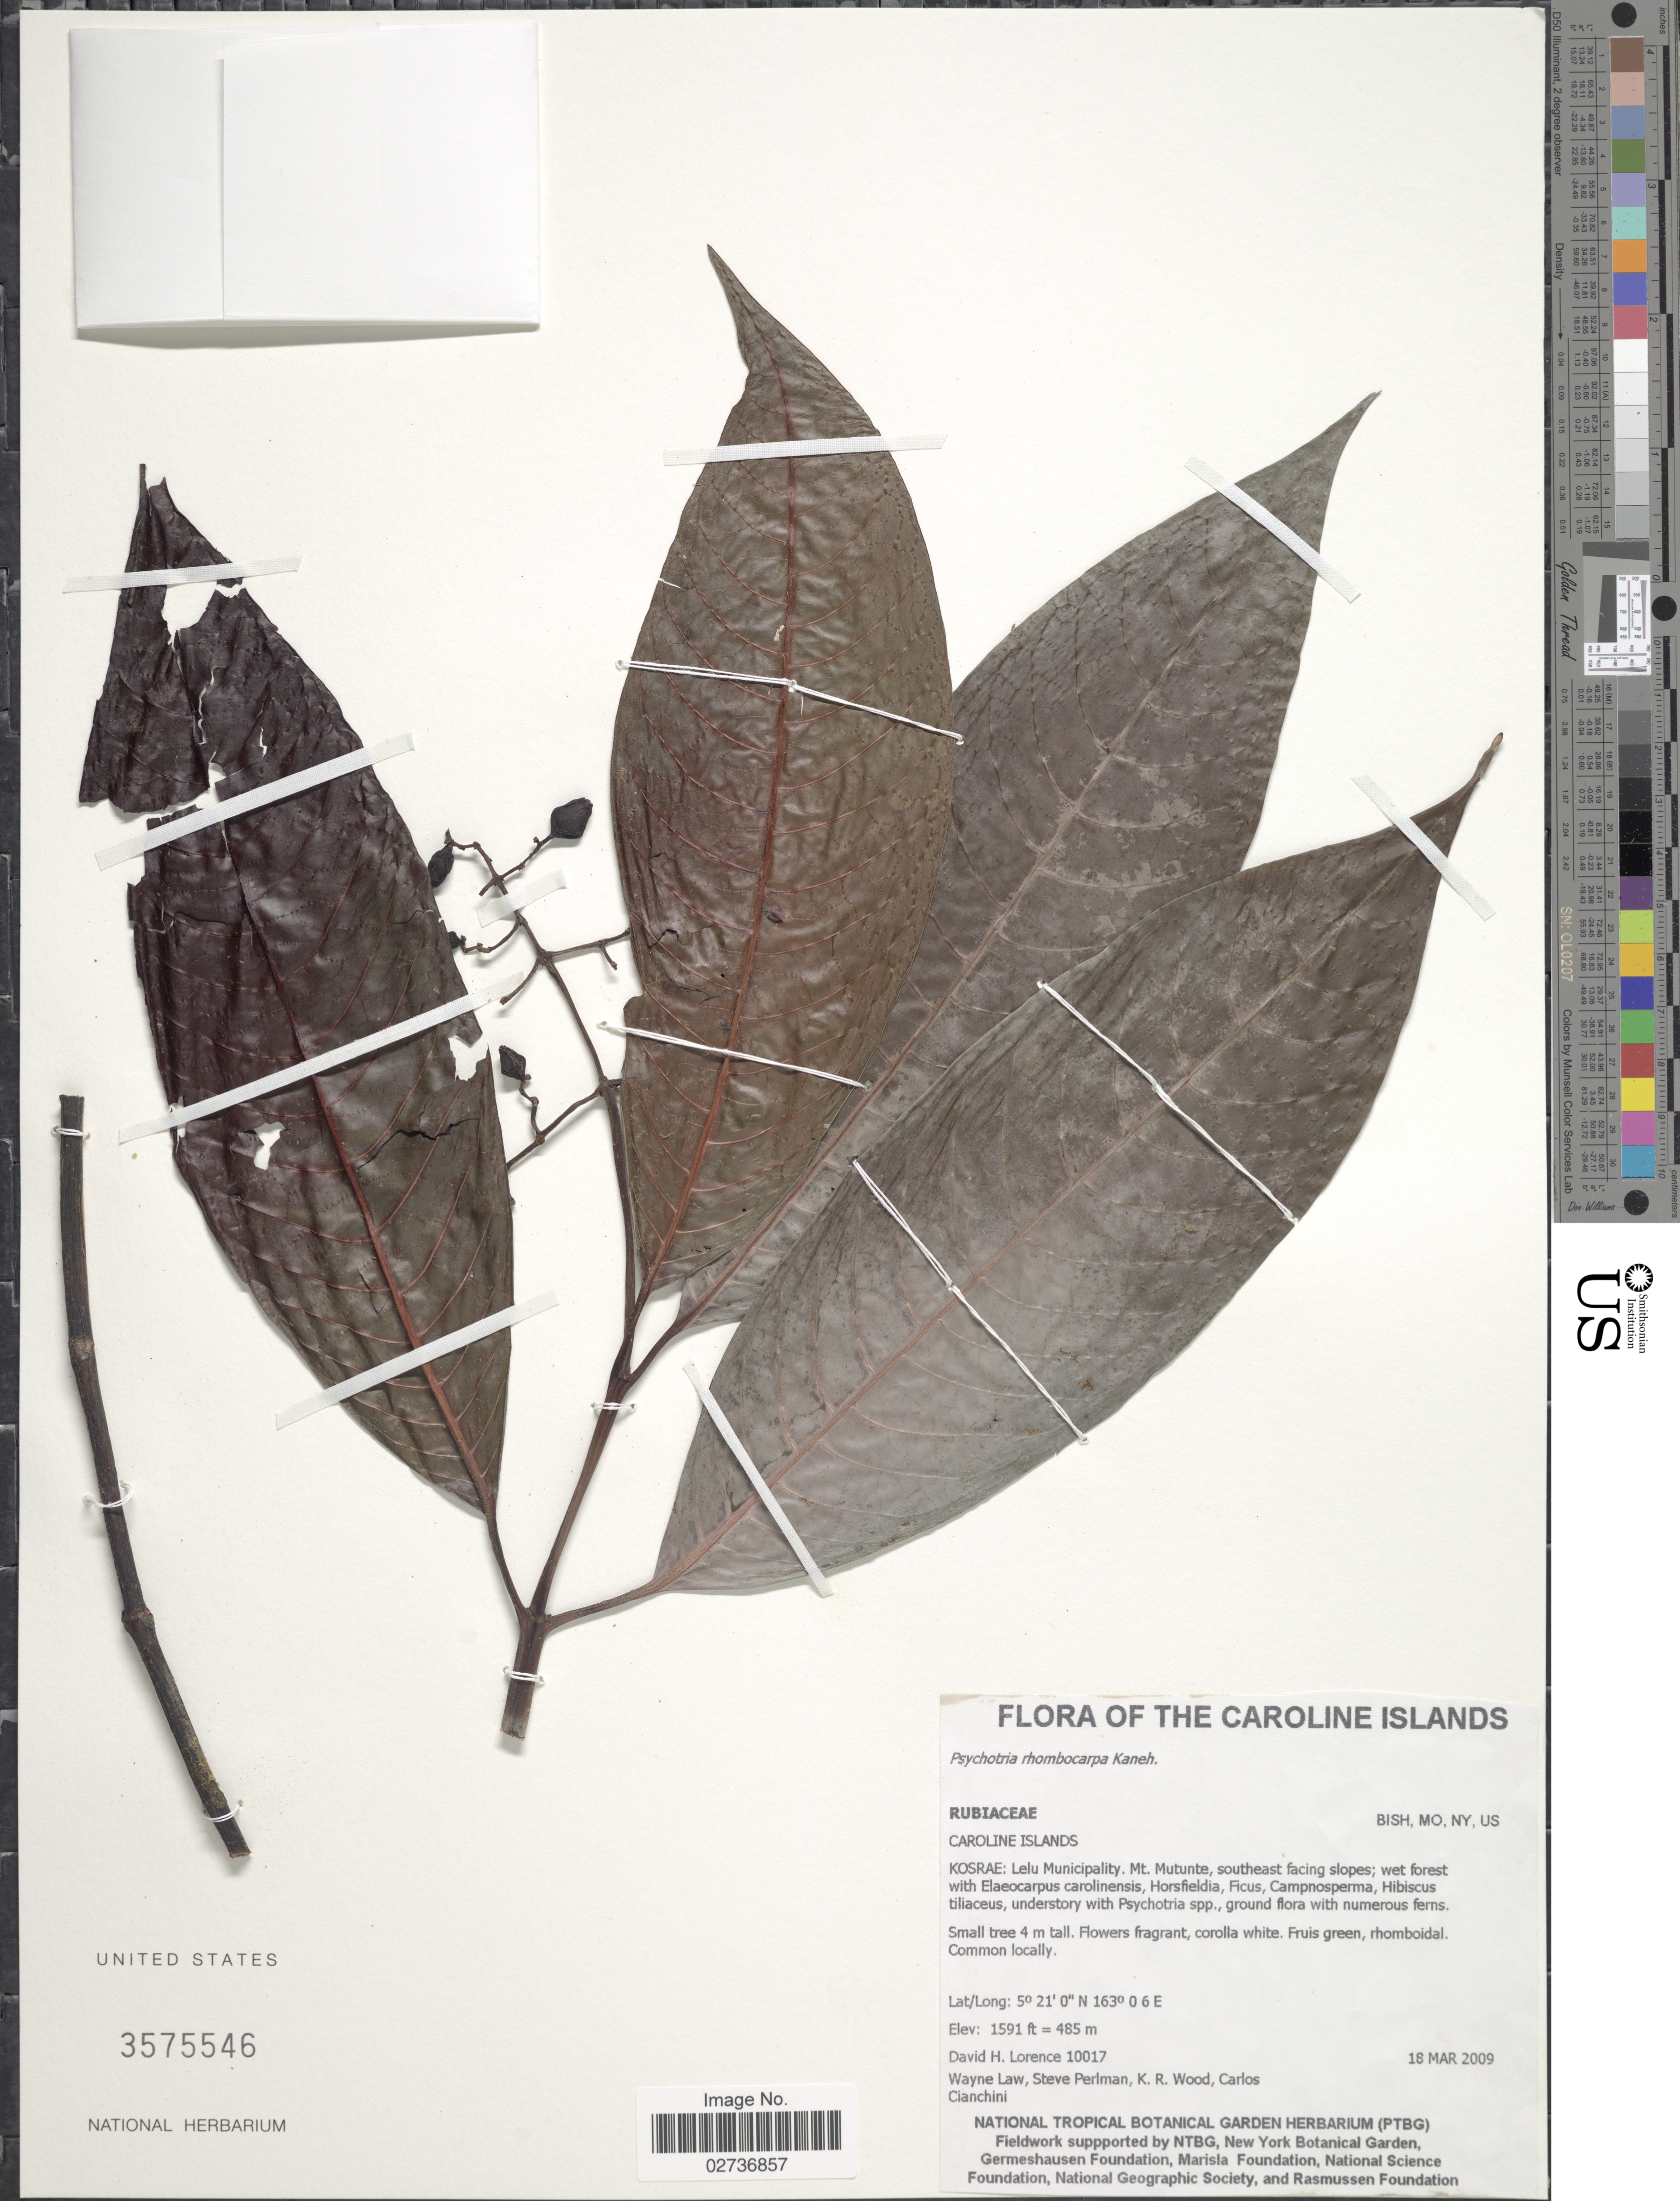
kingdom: Plantae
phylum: Tracheophyta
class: Magnoliopsida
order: Gentianales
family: Rubiaceae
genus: Psychotria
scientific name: Psychotria rhombocarpa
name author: Kaneh.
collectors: D. Lorence, W. Law, S. Perlman, K. R. Wood & C. Cianchini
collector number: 10017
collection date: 2009-03-18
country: Micronesia, Federated States of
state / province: Kosrae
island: Lelu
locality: Caroline Islands. Kosrae: Lelu Municipality. Mt. Mutunte, southeast facing slopes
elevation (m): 485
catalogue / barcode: US 3575546